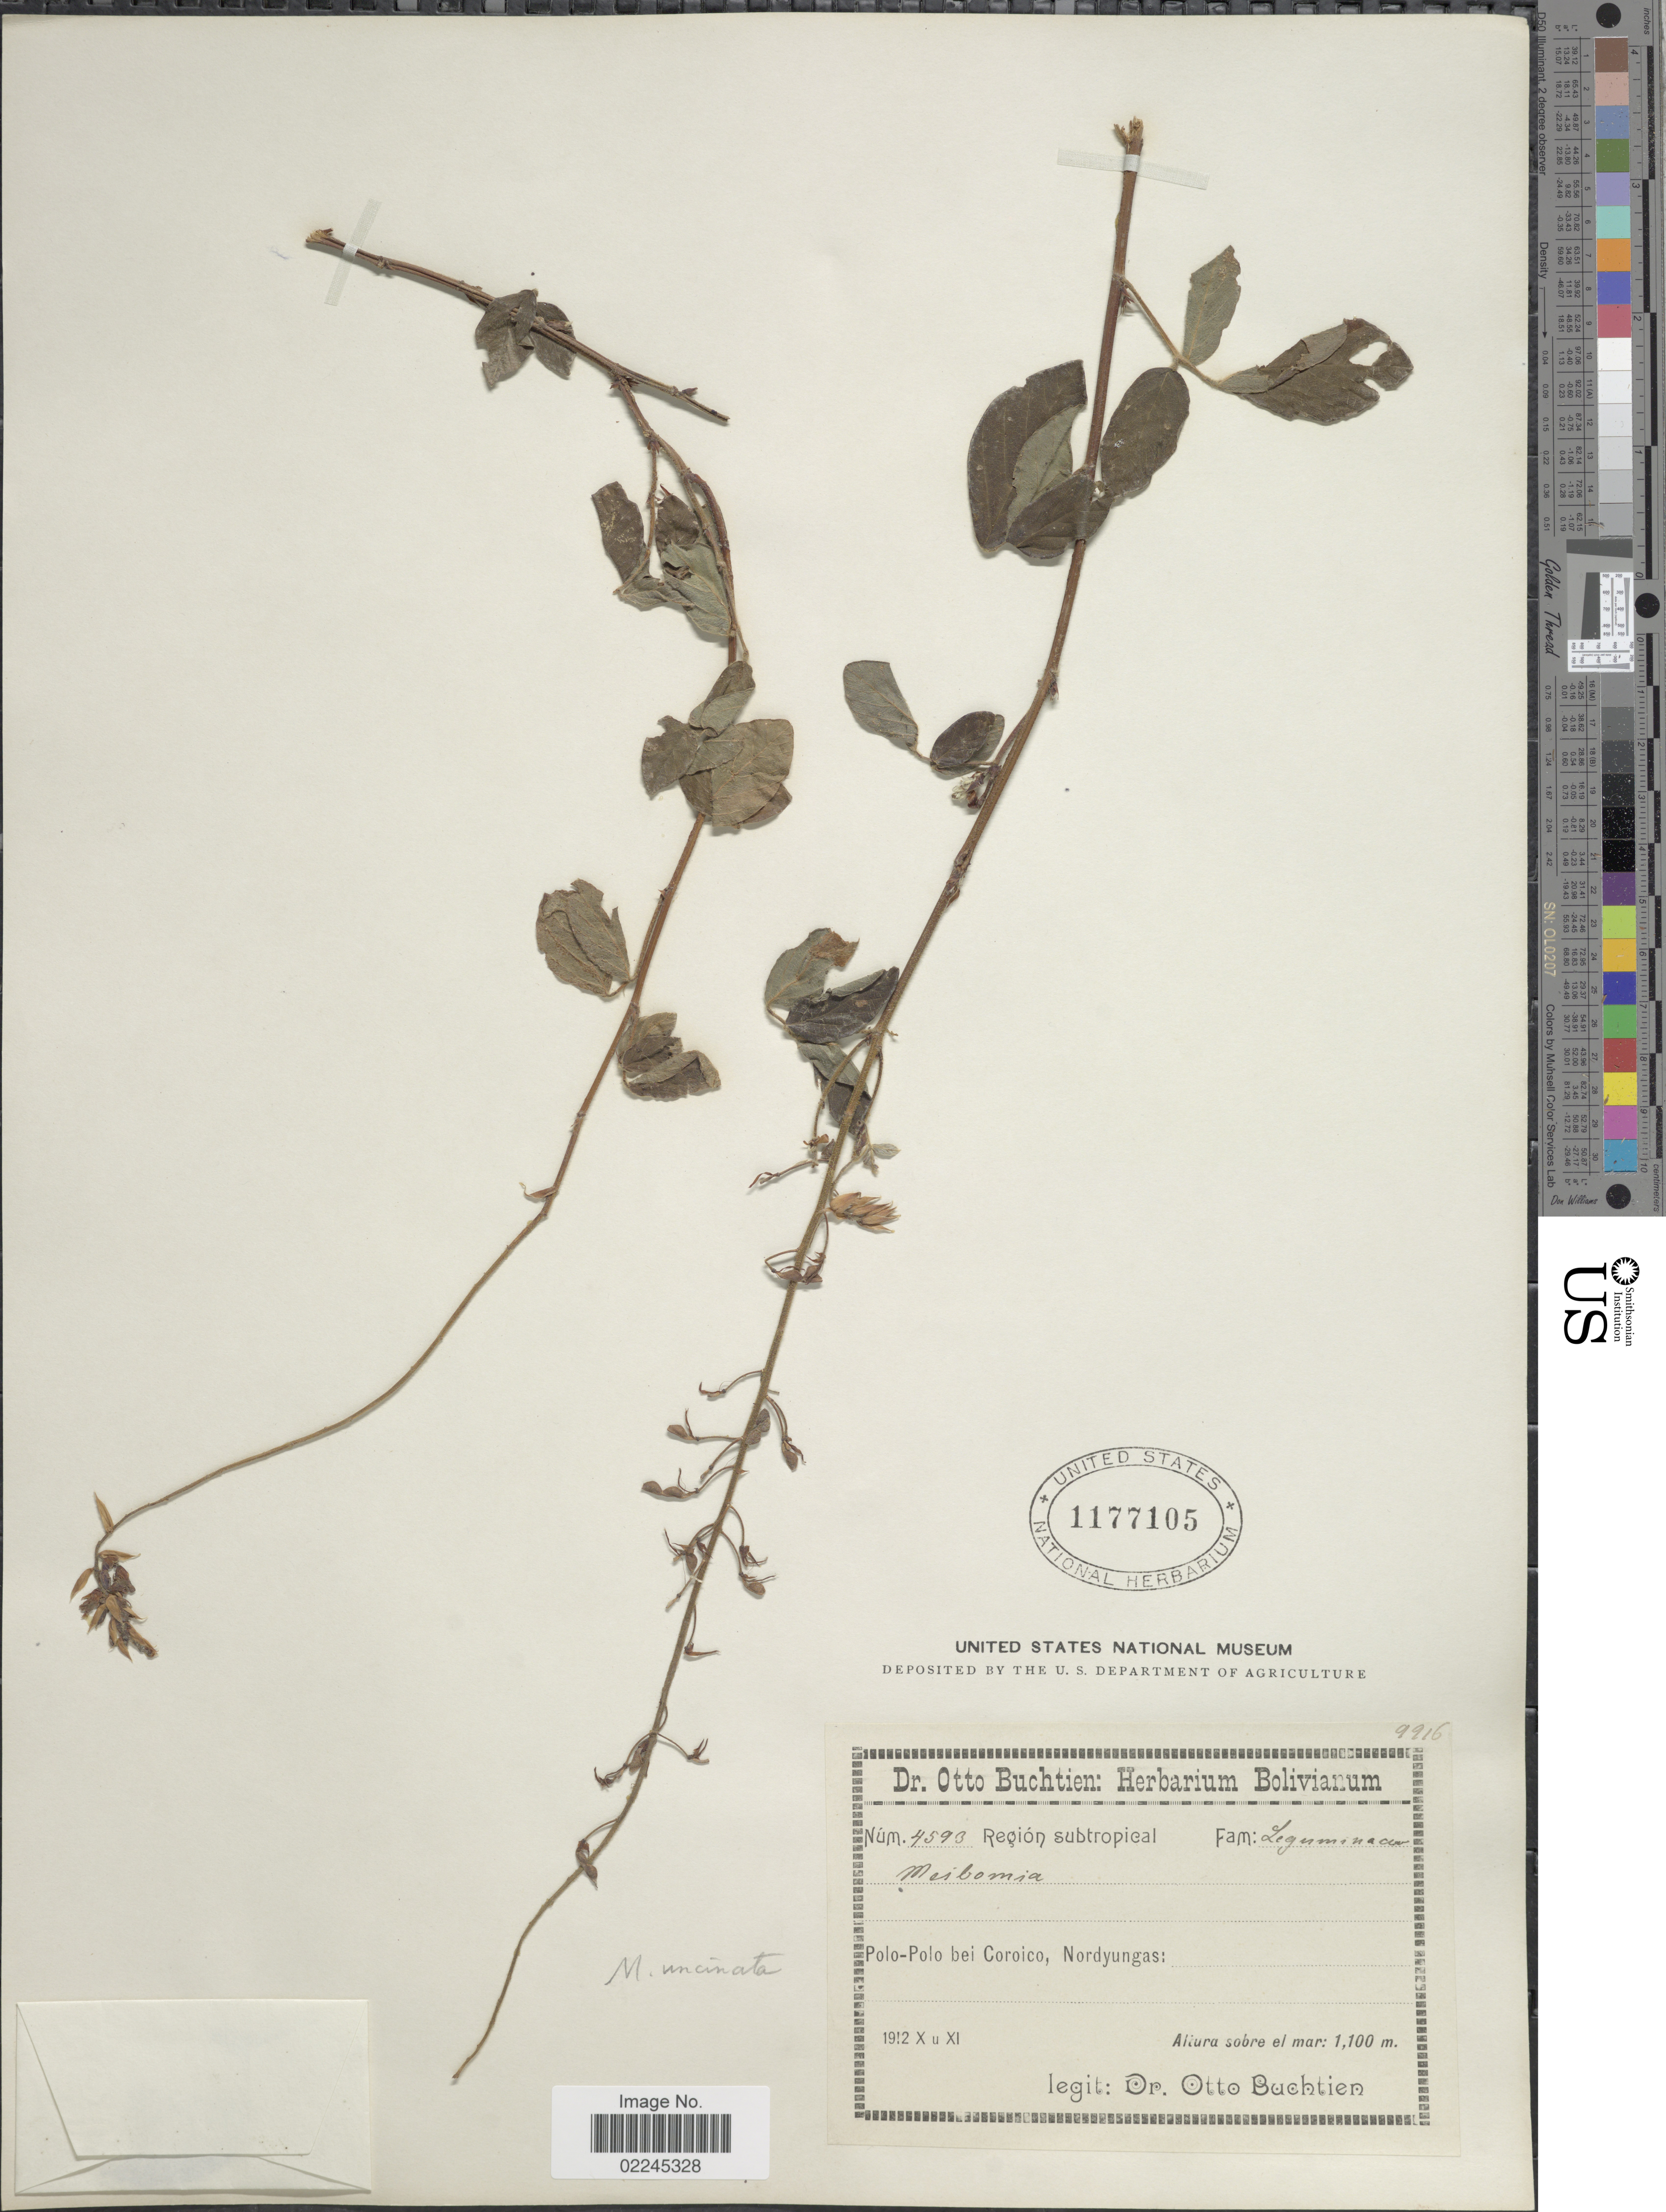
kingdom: Plantae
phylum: Tracheophyta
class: Magnoliopsida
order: Fabales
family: Fabaceae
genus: Desmodium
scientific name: Desmodium intortum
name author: (Mill.) Urb.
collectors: O. Buchtien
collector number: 4593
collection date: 1912-10/1912-11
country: Bolivia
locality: Region subtropical. Polo-Polo bei Coroico, Nordyungas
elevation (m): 1100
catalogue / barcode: US 1177105